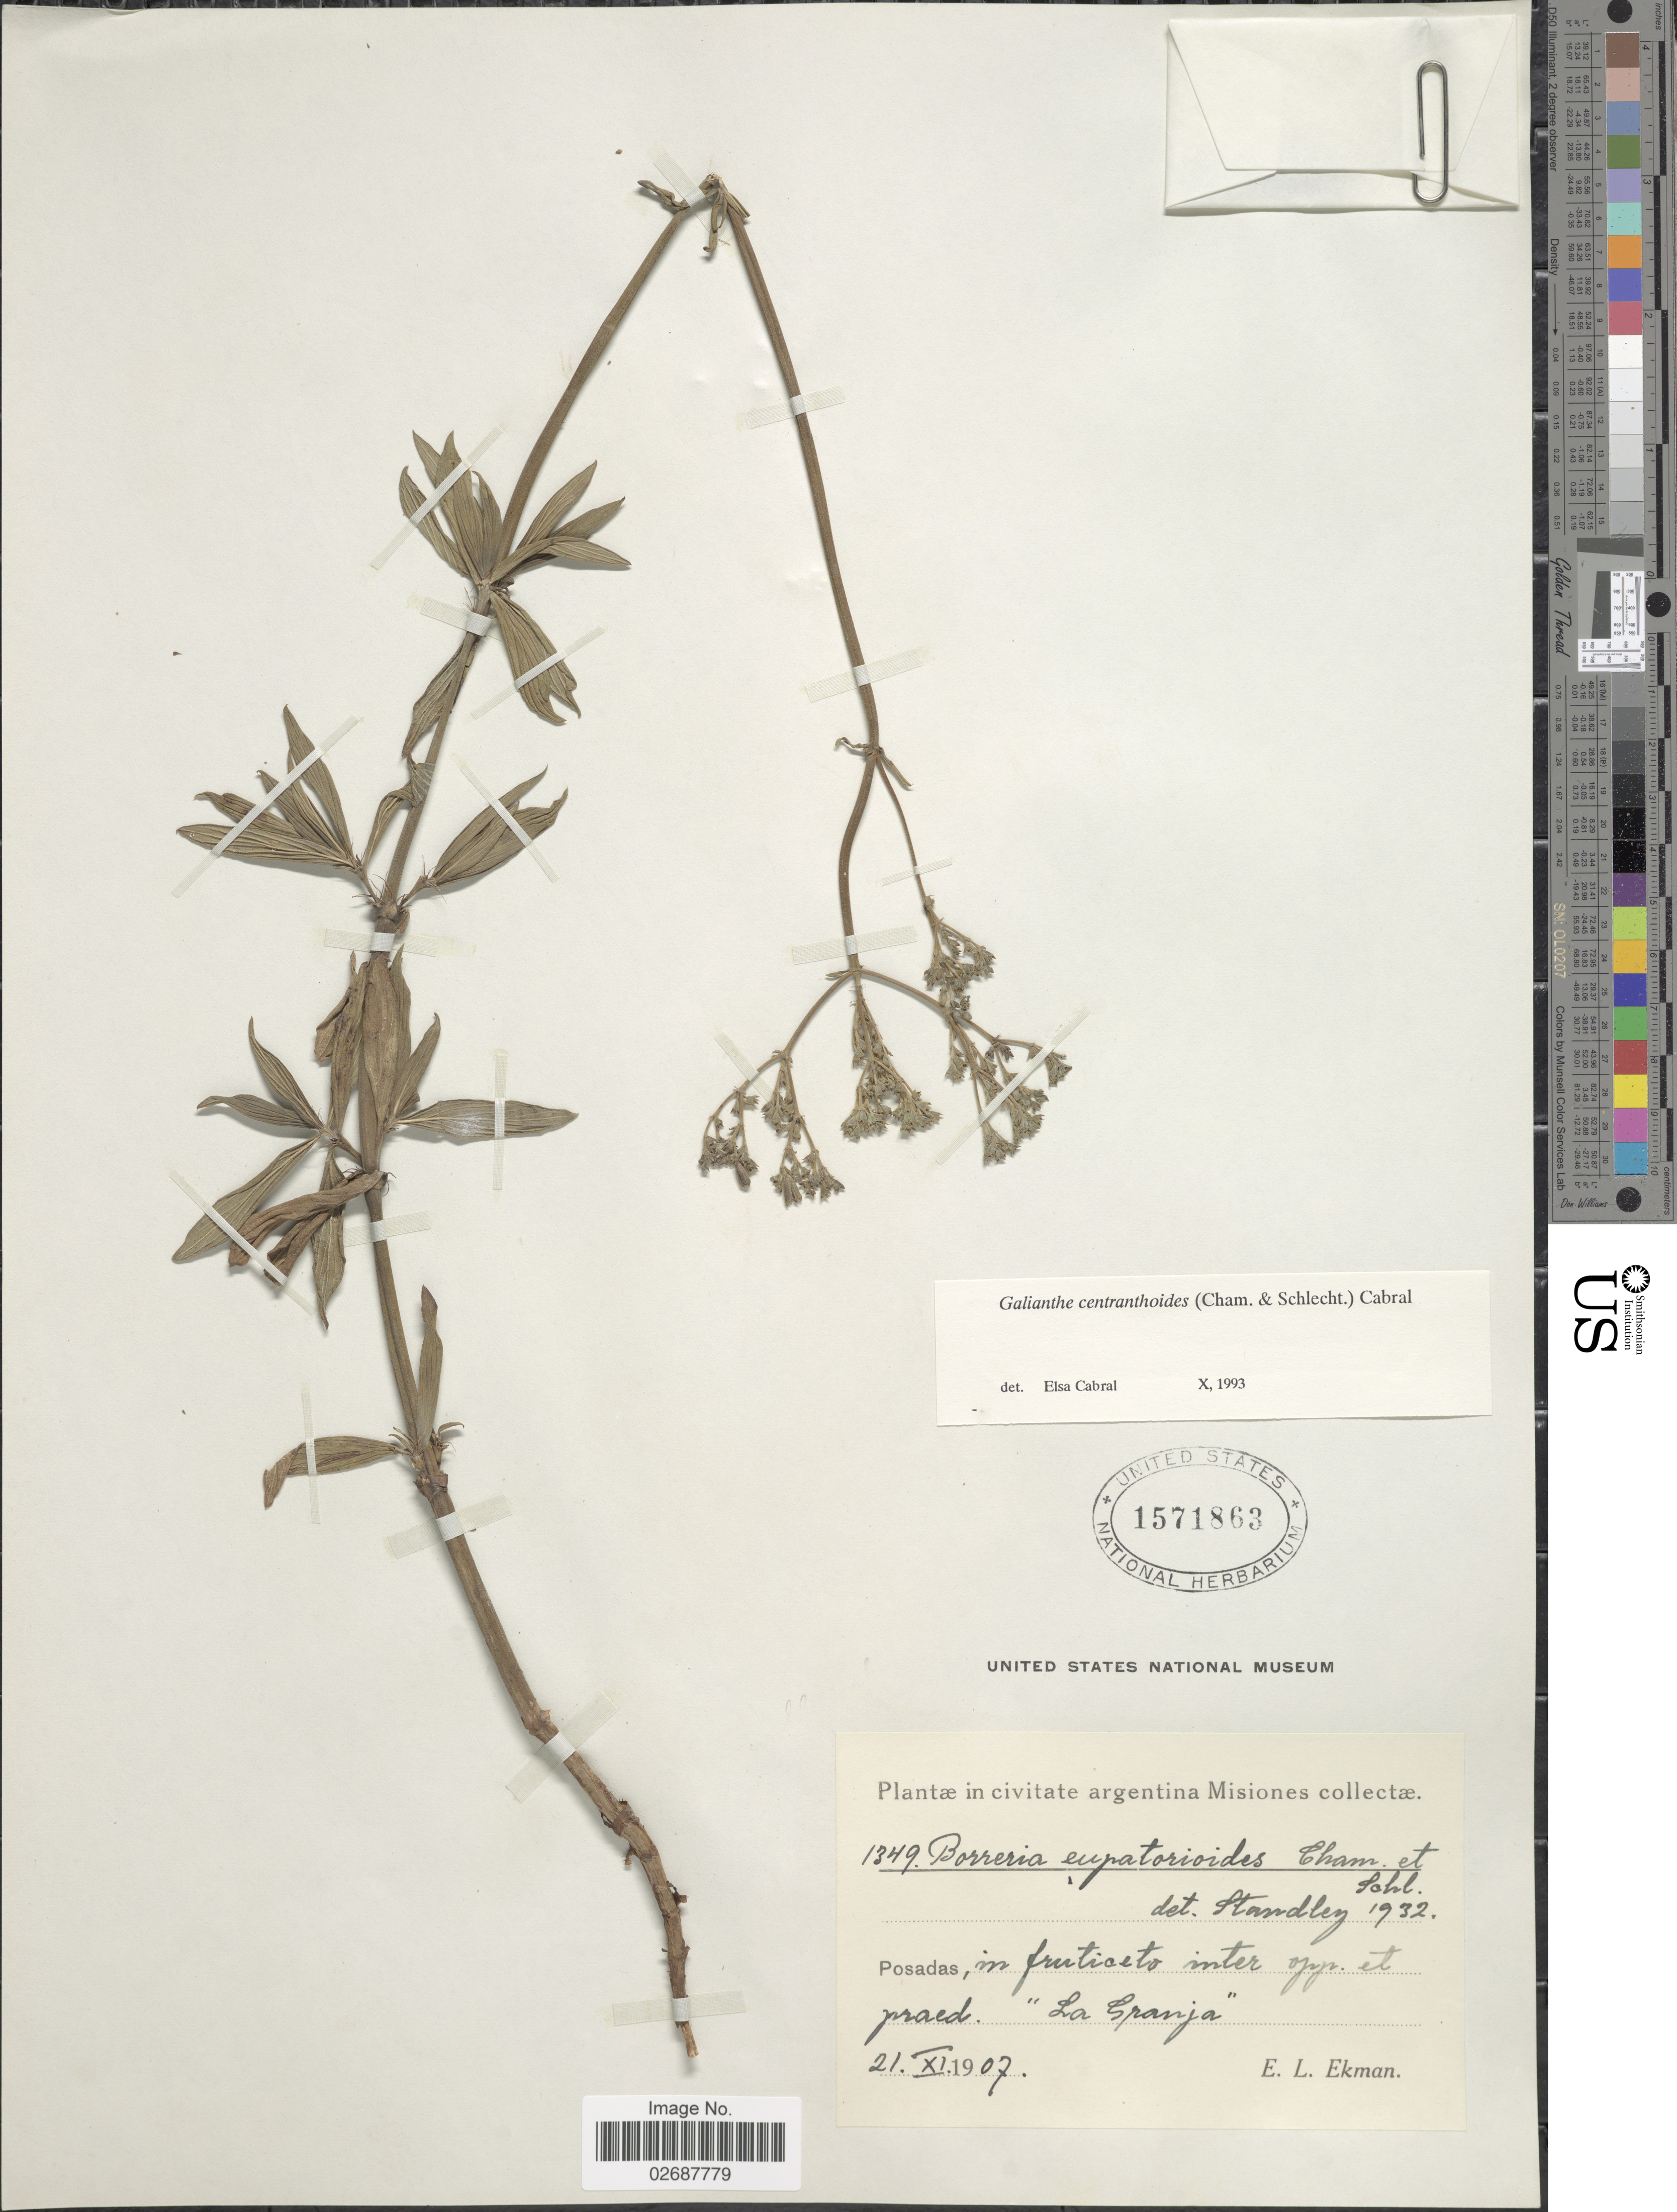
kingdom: Plantae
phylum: Tracheophyta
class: Magnoliopsida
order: Gentianales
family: Rubiaceae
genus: Galianthe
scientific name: Galianthe centranthoides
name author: (Cham. & Schltdl.) E.L. Cabral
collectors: E. L. Ekman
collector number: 1349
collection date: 1907-11-21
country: Argentina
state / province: Misiones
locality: In civitate argentina Misiones, Posadas, in fruticeto inter opp. et praed, "La Granja".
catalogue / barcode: US 1571863